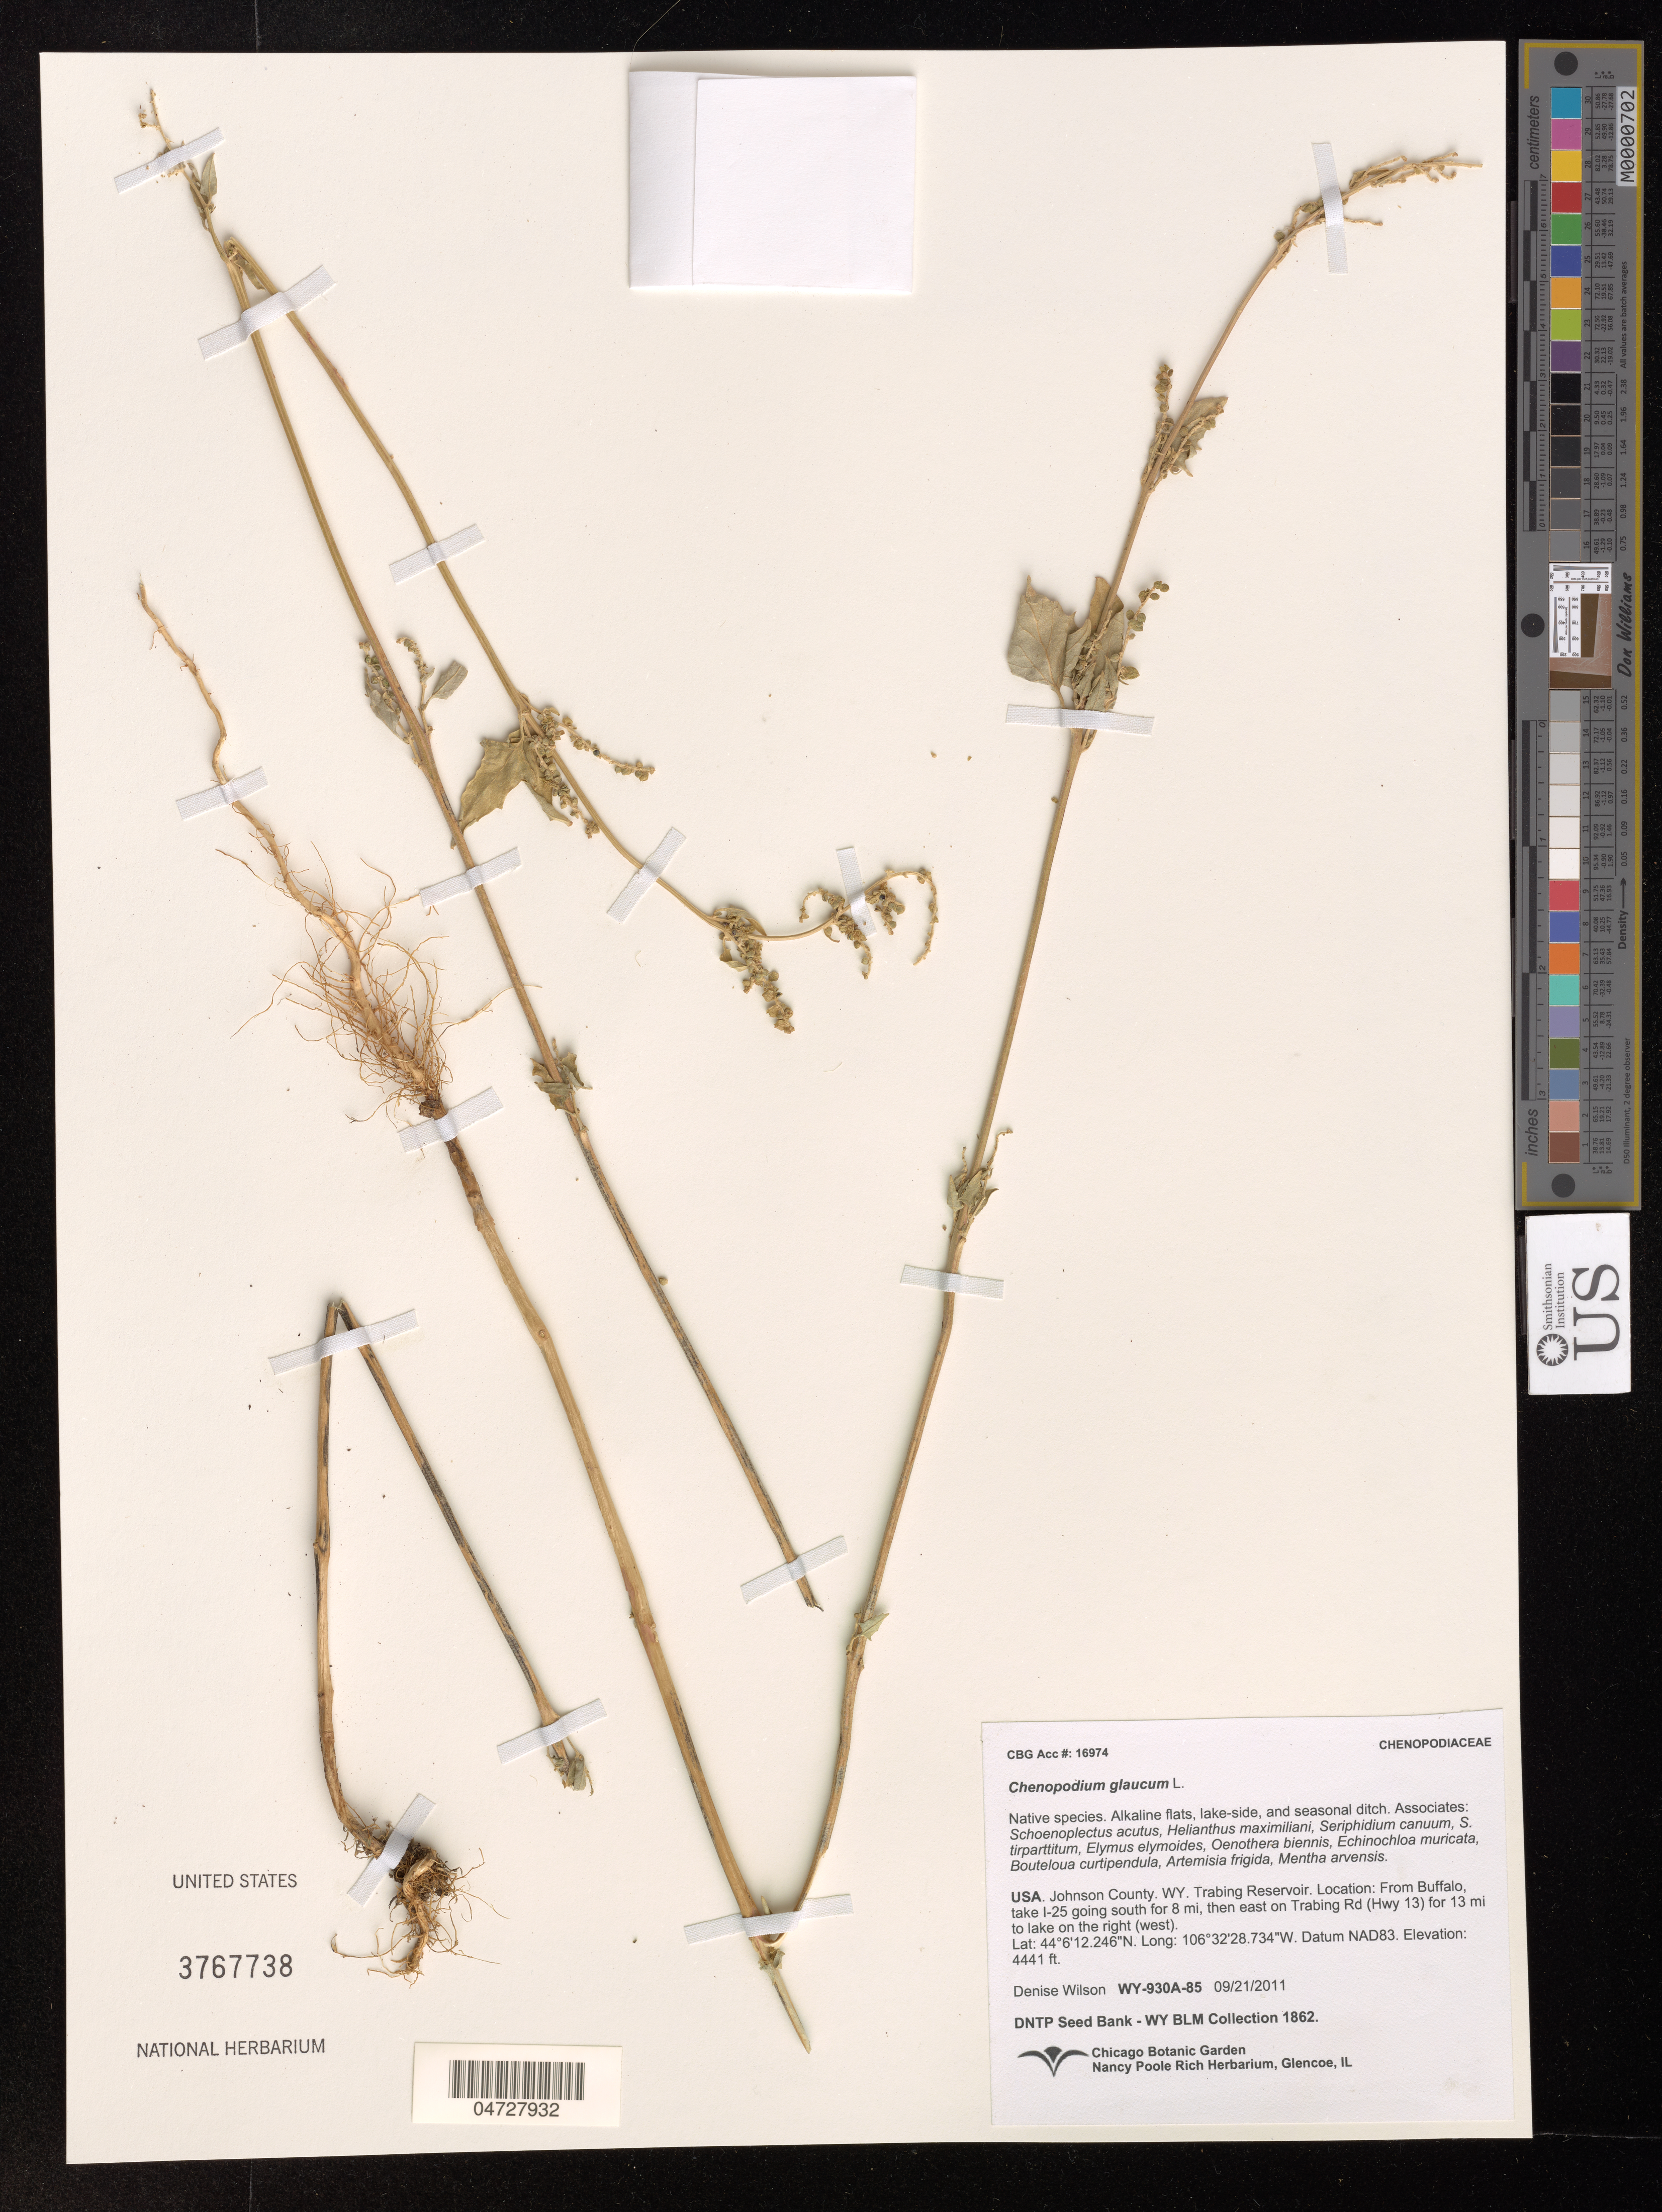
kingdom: Plantae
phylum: Tracheophyta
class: Magnoliopsida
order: Caryophyllales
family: Amaranthaceae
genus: Chenopodium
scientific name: Chenopodium glaucum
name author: L.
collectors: D. Wilson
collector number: WY-930A-85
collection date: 2011-09-21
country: United States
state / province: Wyoming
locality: Johnson County. Trabing Reservoir. From Buffalo, take I-25 going south for 8 mi, then east on Trabing Rd (Hwy 13) for 13 mi to lake on the right (west).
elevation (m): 1354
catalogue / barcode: US 3767738